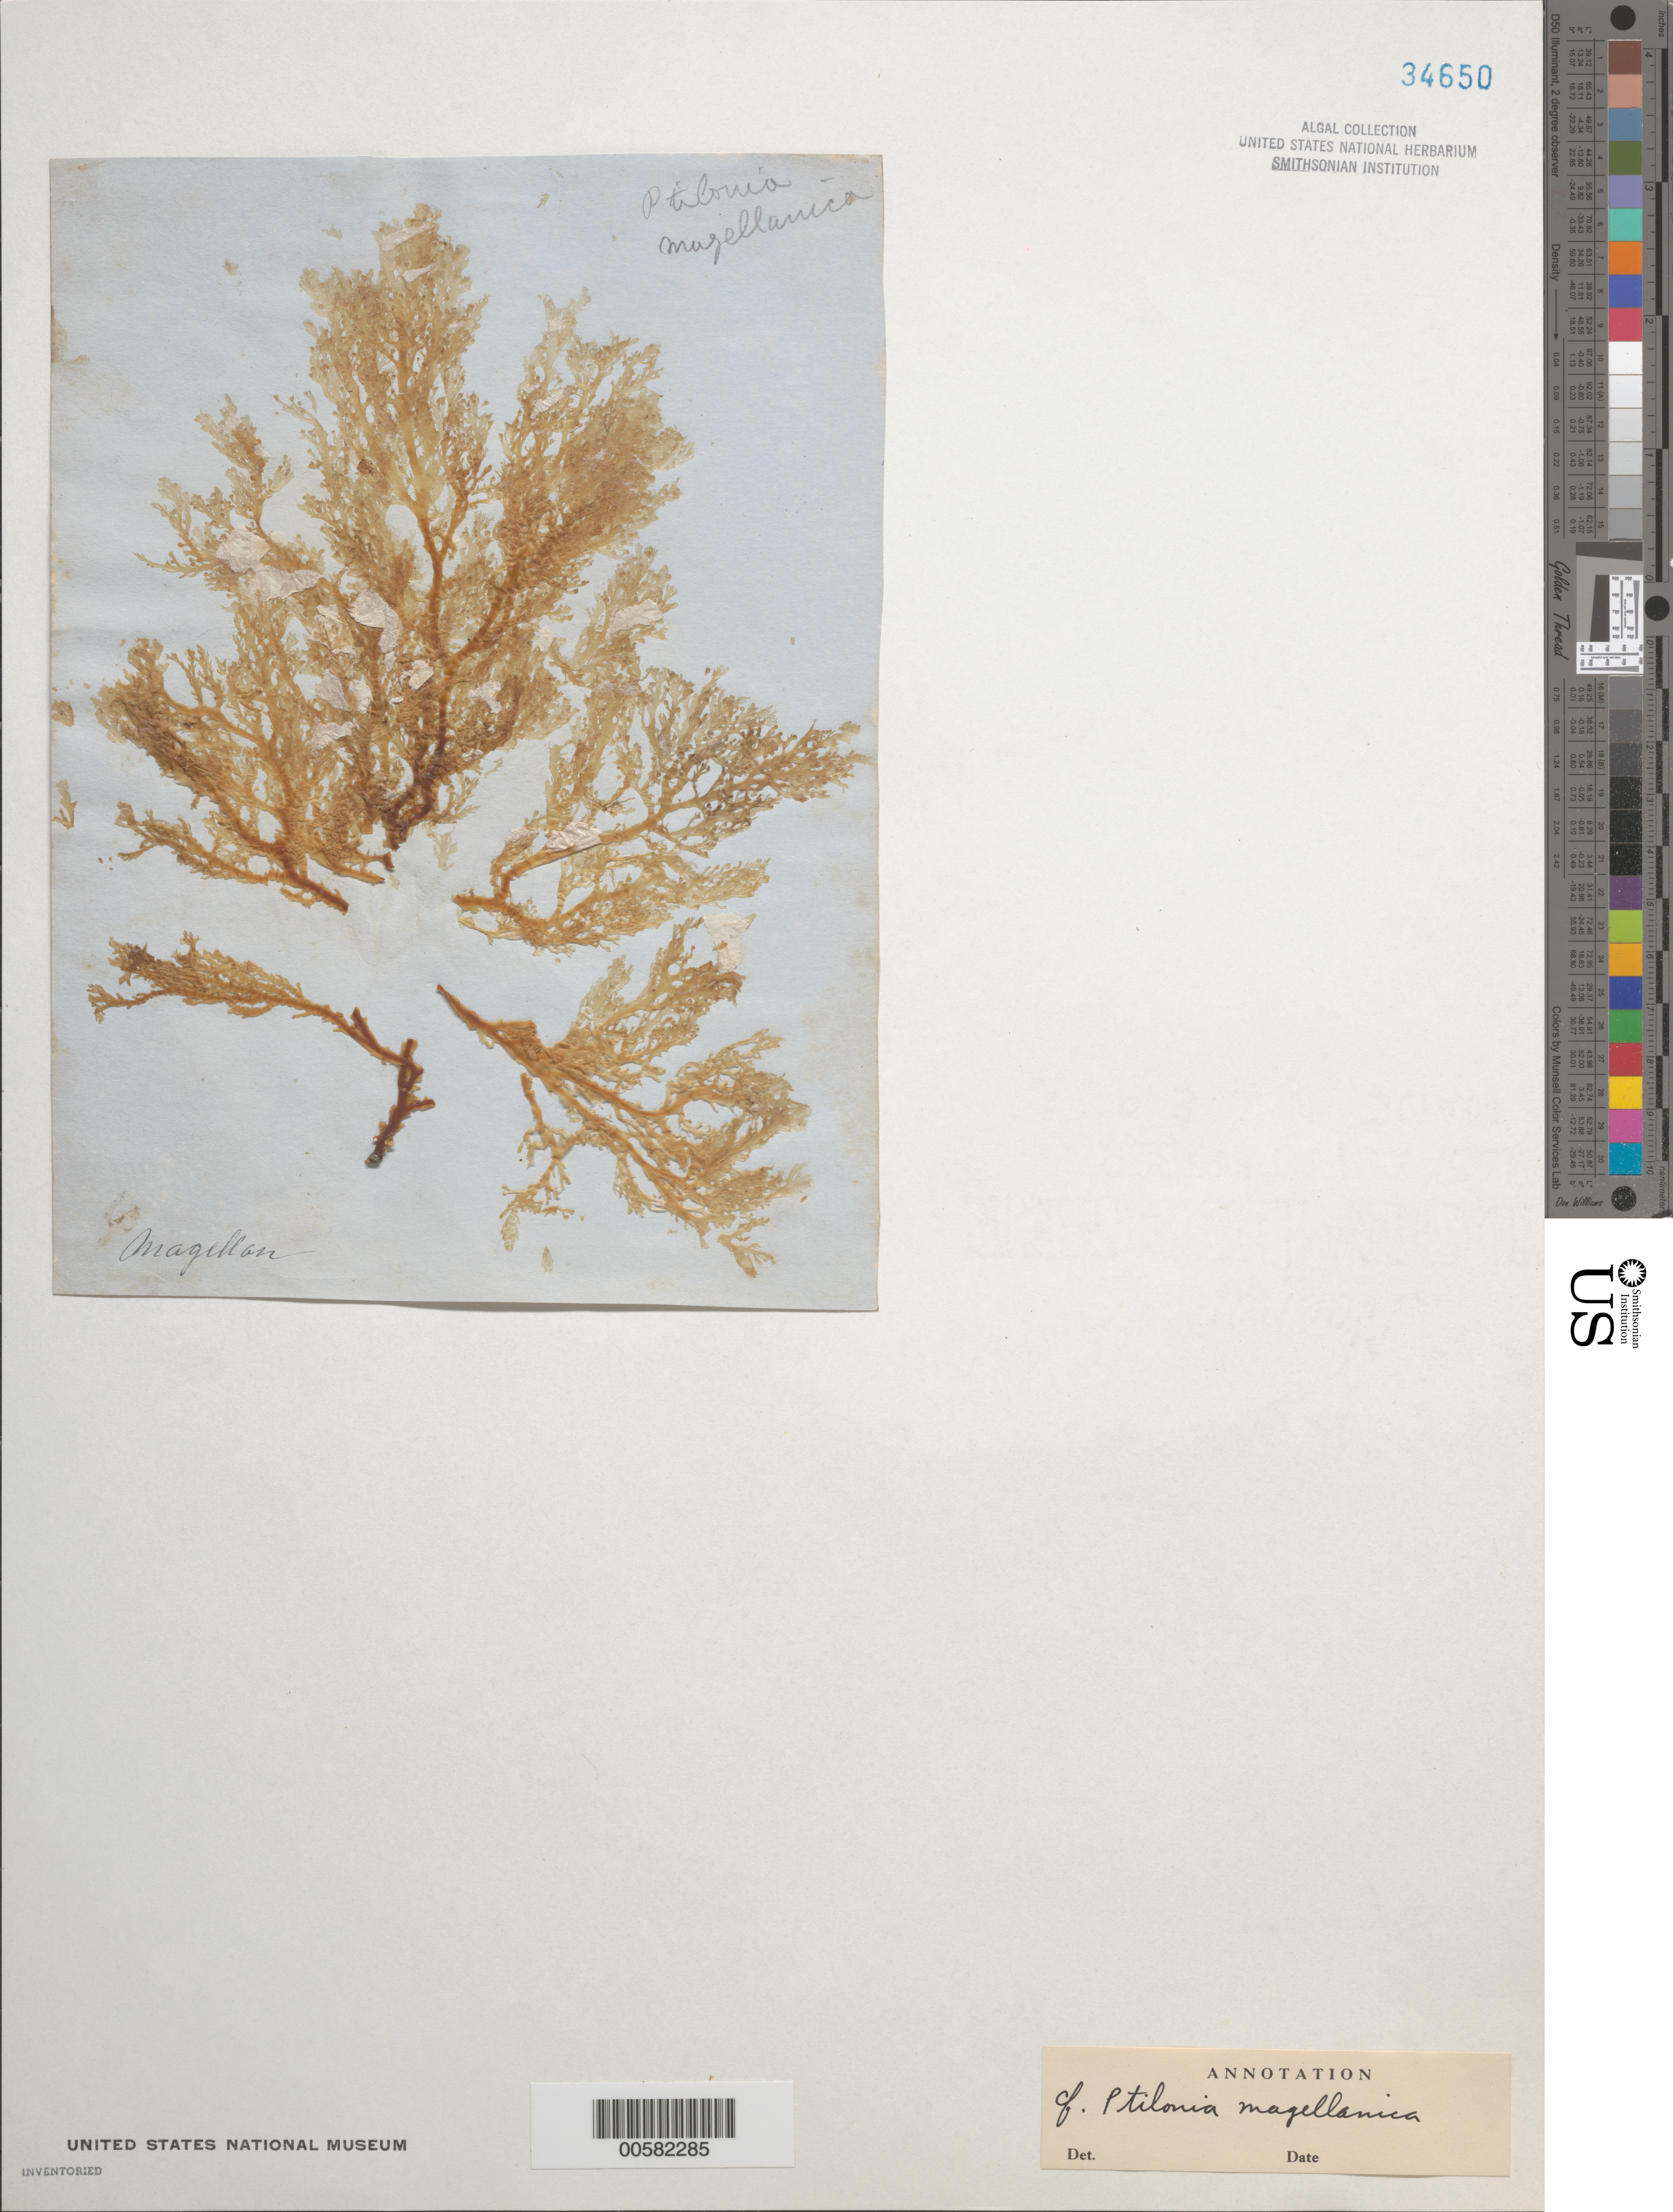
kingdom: Plantae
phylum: Rhodophyta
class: Florideophyceae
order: Bonnemaisoniales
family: Bonnemaisoniaceae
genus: Ptilonia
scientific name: Ptilonia magellanica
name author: (Mont.) J. Agardh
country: Chile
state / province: Magallanes y de la Antártica Chilena (XII)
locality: Strait of magellan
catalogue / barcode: US 34650